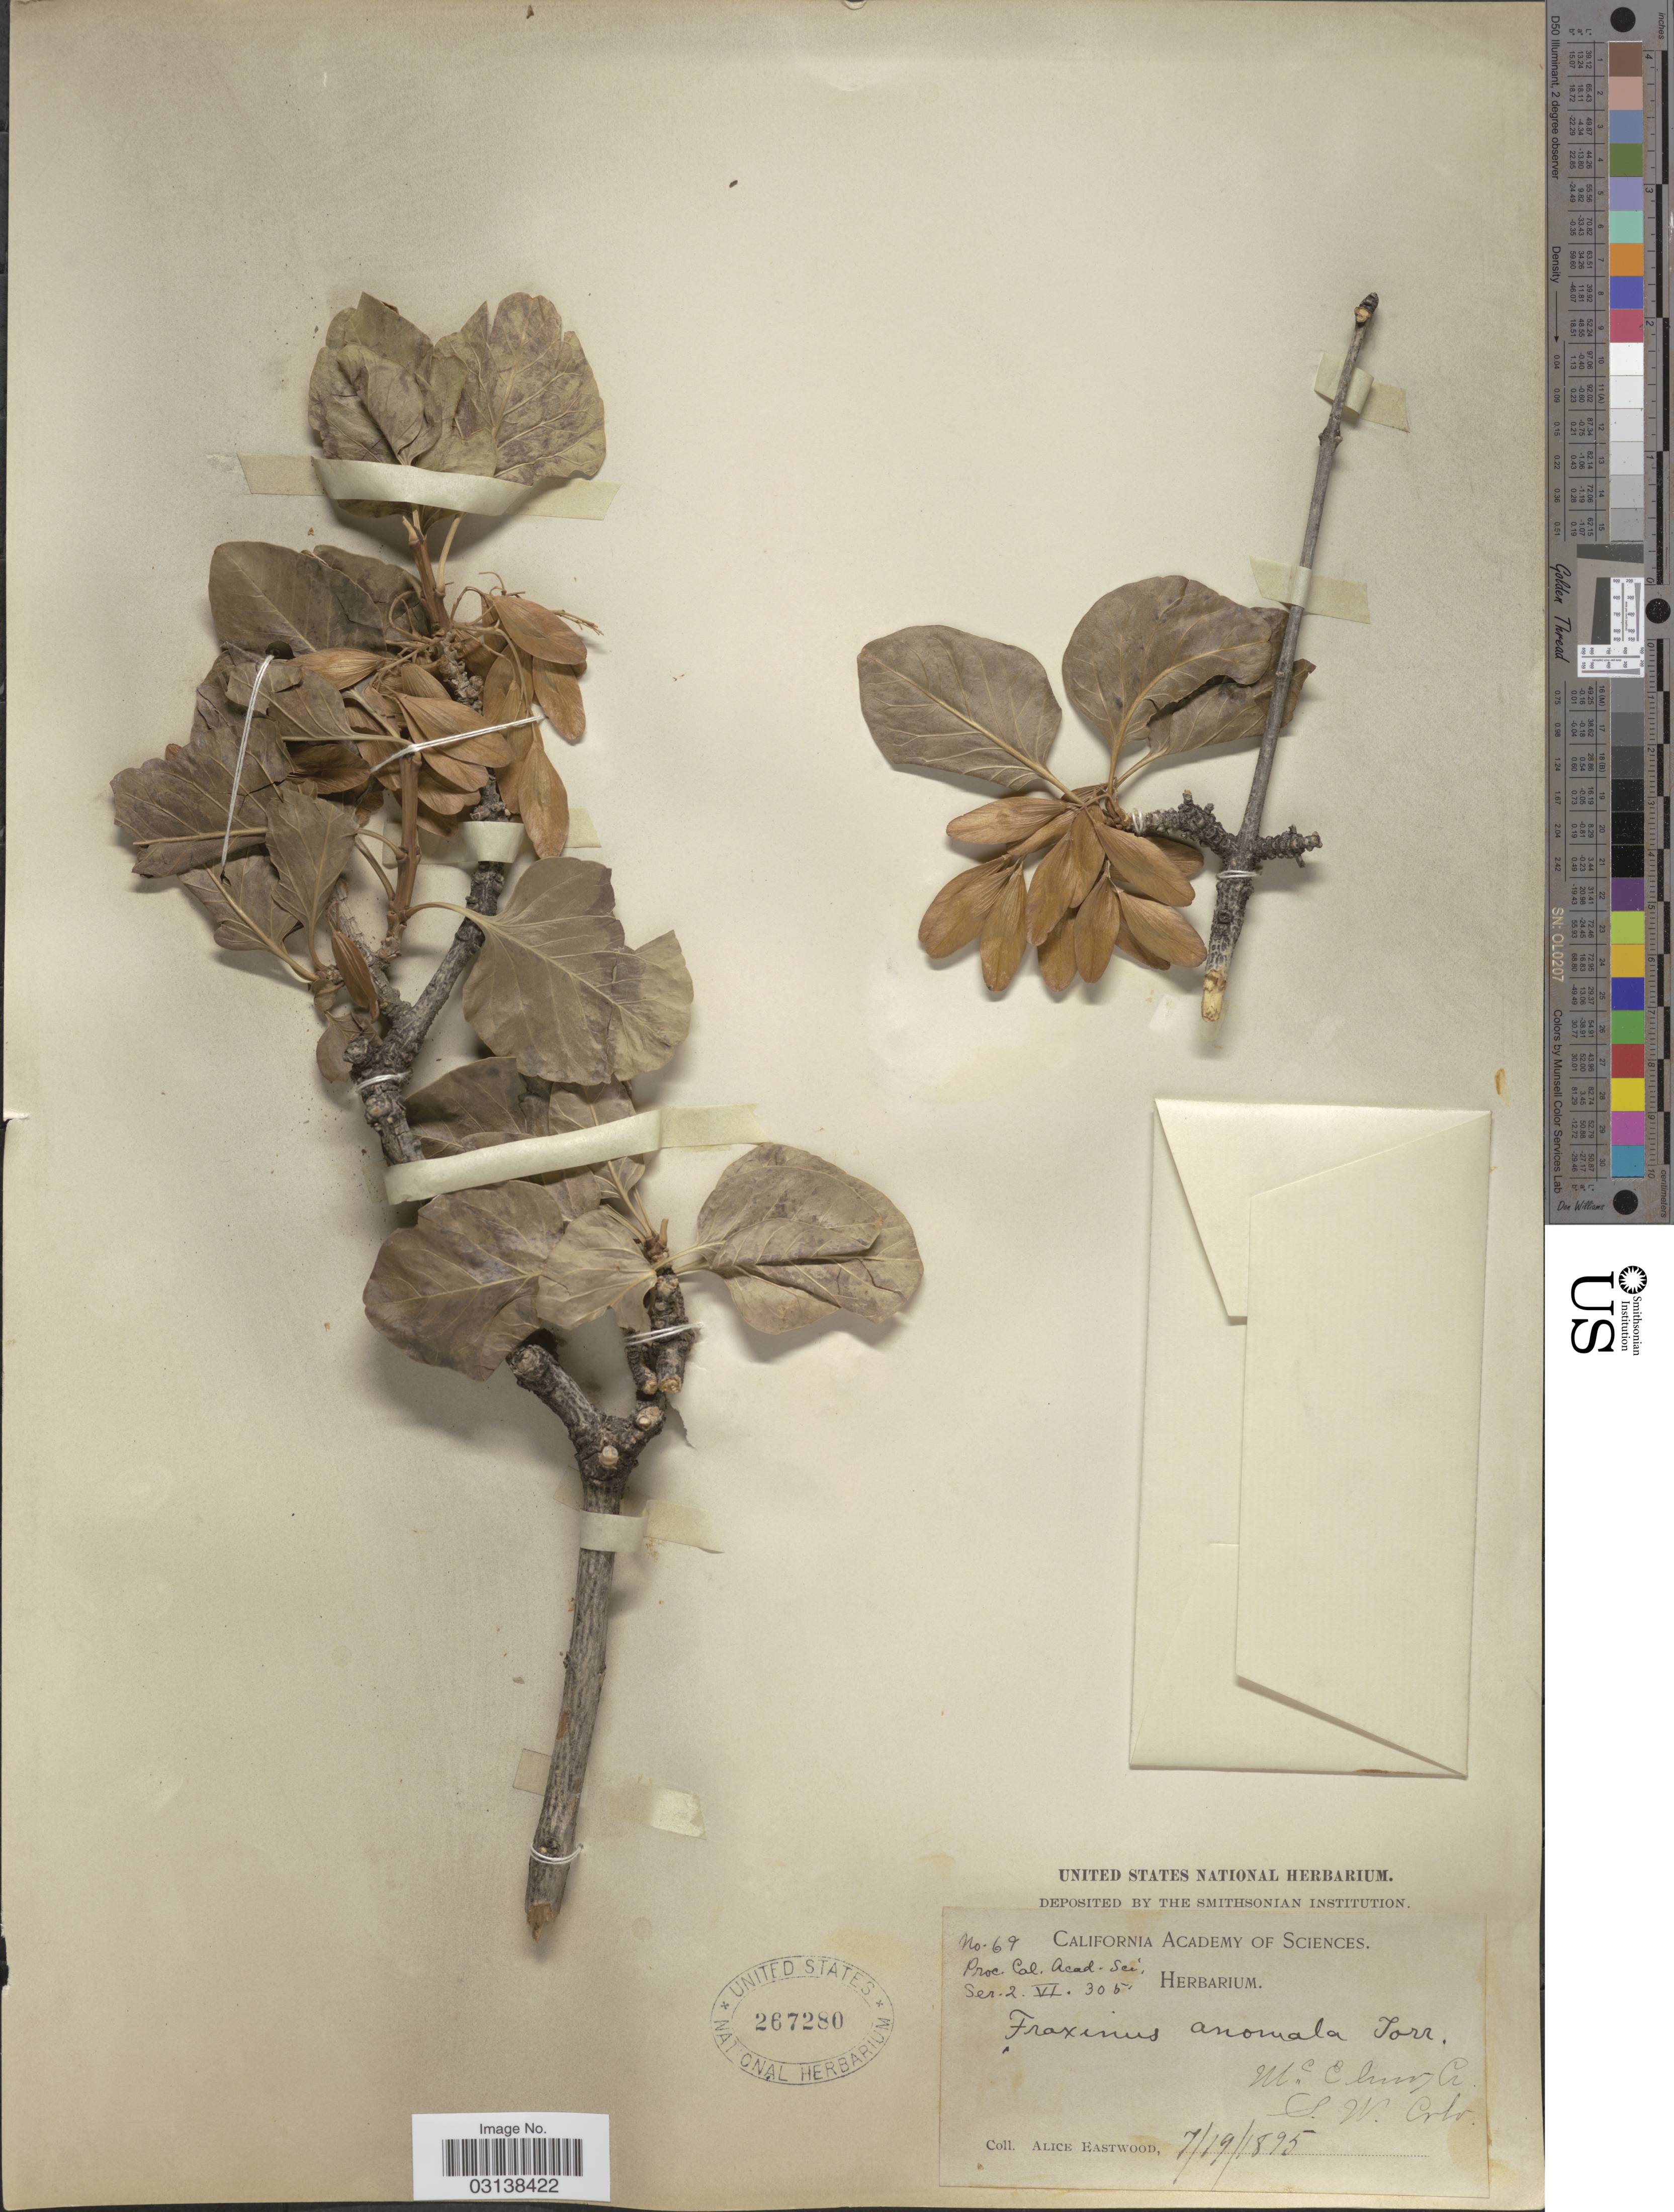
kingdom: Plantae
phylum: Tracheophyta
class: Magnoliopsida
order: Lamiales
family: Oleaceae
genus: Fraxinus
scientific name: Fraxinus anomala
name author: Torr. ex S. Watson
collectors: A. Eastwood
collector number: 69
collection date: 1895-07-19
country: United States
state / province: Colorado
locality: McElmo Cr., S.W. Colo.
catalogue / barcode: US 267280